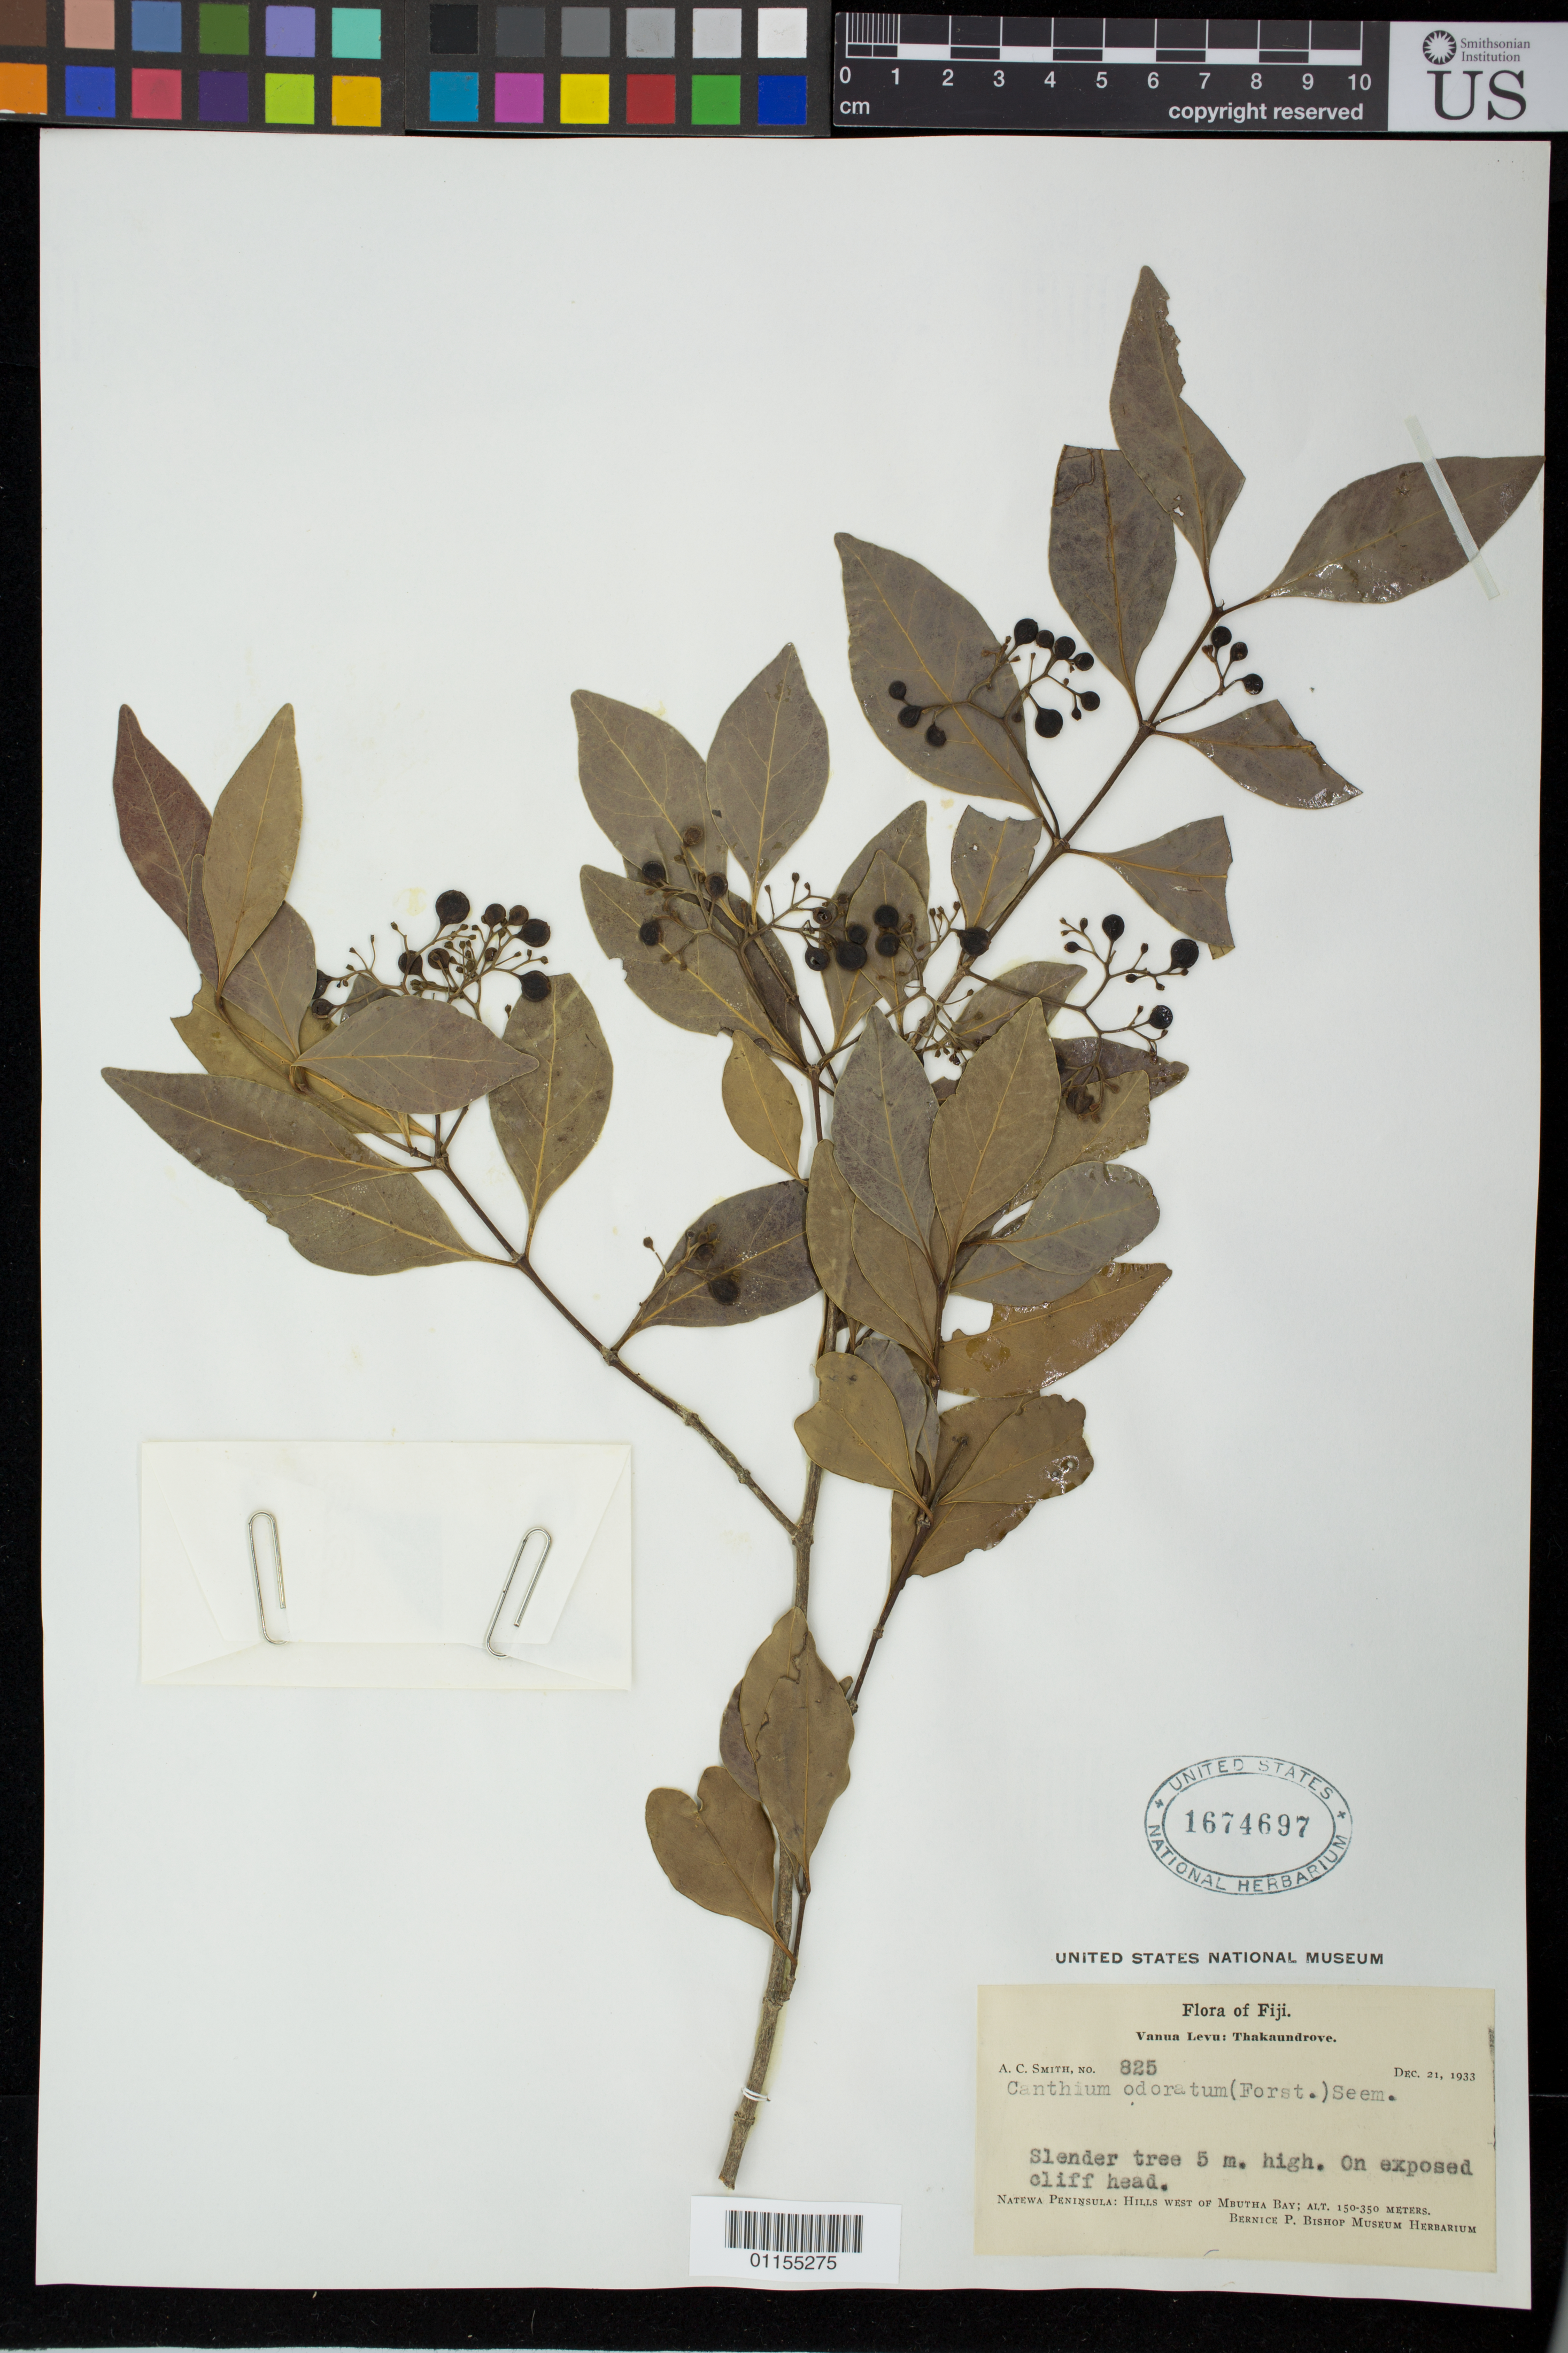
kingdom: Plantae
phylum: Tracheophyta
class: Magnoliopsida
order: Gentianales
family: Rubiaceae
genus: Psydrax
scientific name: Psydrax odorata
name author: (G. Forst.) A.C. Sm. & S.P. Darwin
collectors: A. C. Smith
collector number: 825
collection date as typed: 21 Dec 1933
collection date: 1933-12-21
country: Fiji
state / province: Northern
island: Vanua Levu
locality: Natewa Peninsula, hills W of Mbutha Bay; Thakaundrove.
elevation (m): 150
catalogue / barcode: US 1674697